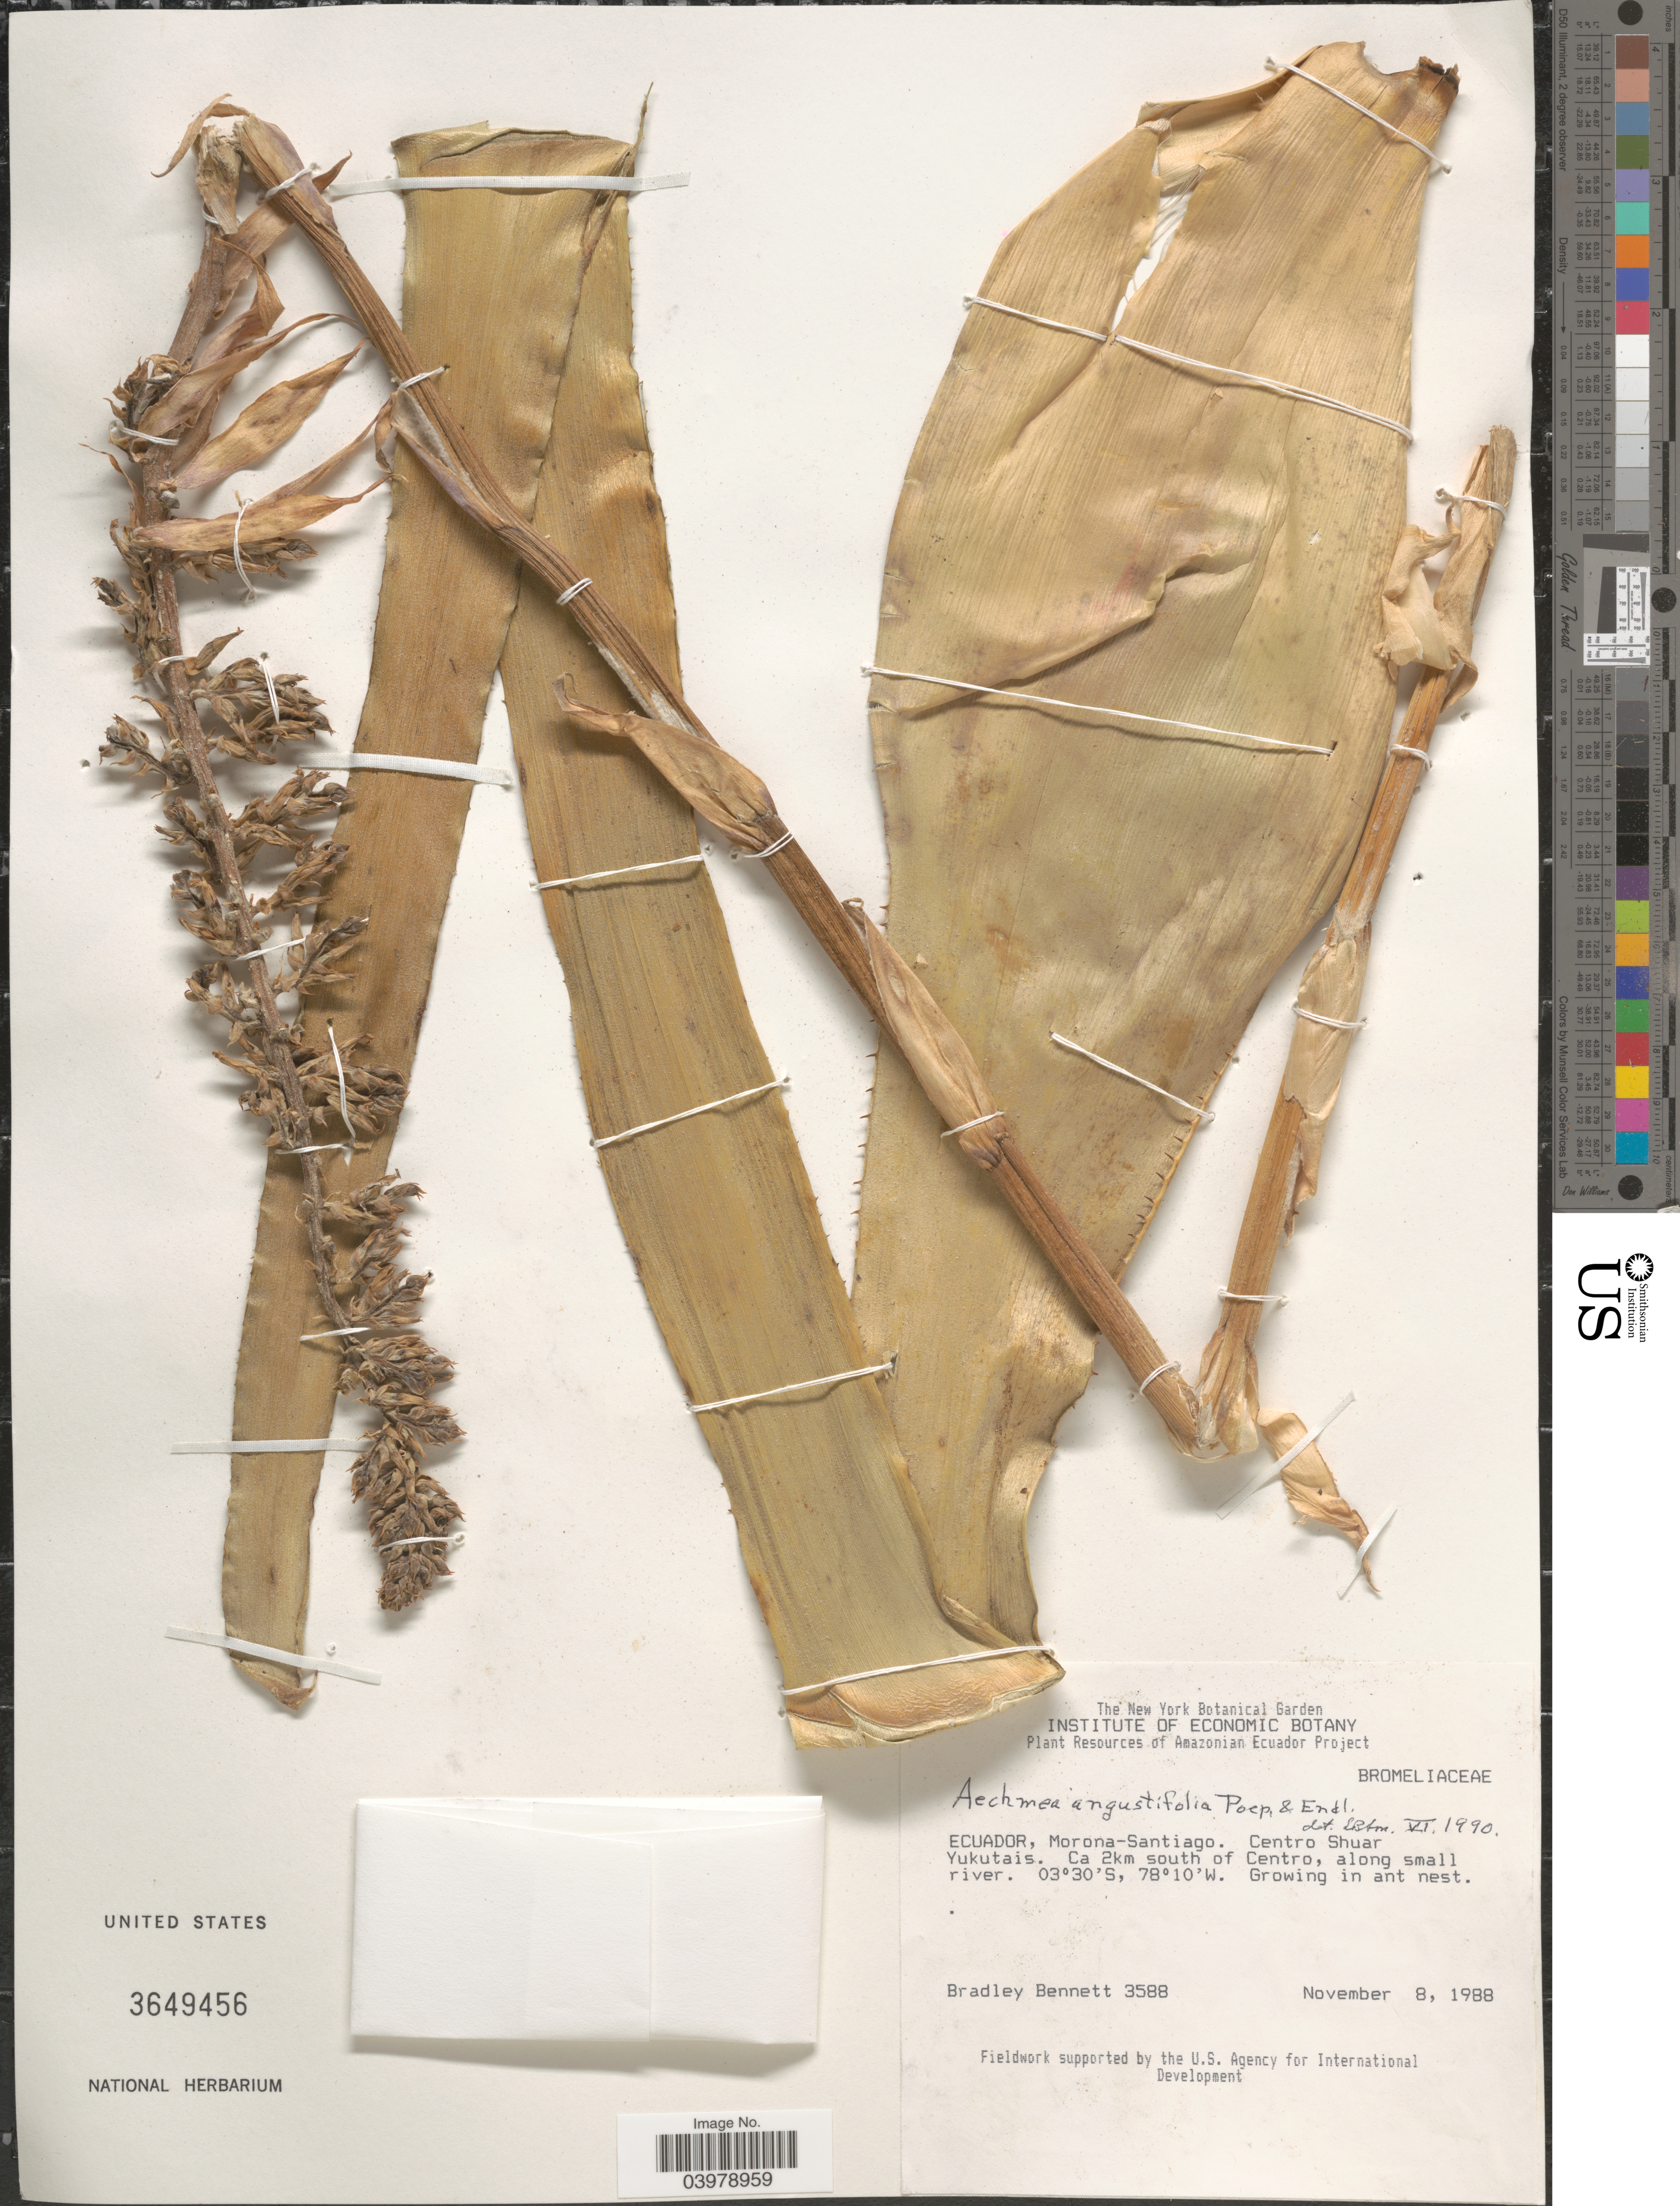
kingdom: Plantae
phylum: Tracheophyta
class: Liliopsida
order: Poales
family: Bromeliaceae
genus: Aechmea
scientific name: Aechmea angustifolia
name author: Poepp. & Endl.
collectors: B. Bennett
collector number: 3588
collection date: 1988-11-08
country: Ecuador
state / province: Morona-Santiago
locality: Centro Shuar Yukutais. Ca 2km south of Centro, along small river.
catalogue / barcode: US 3649456